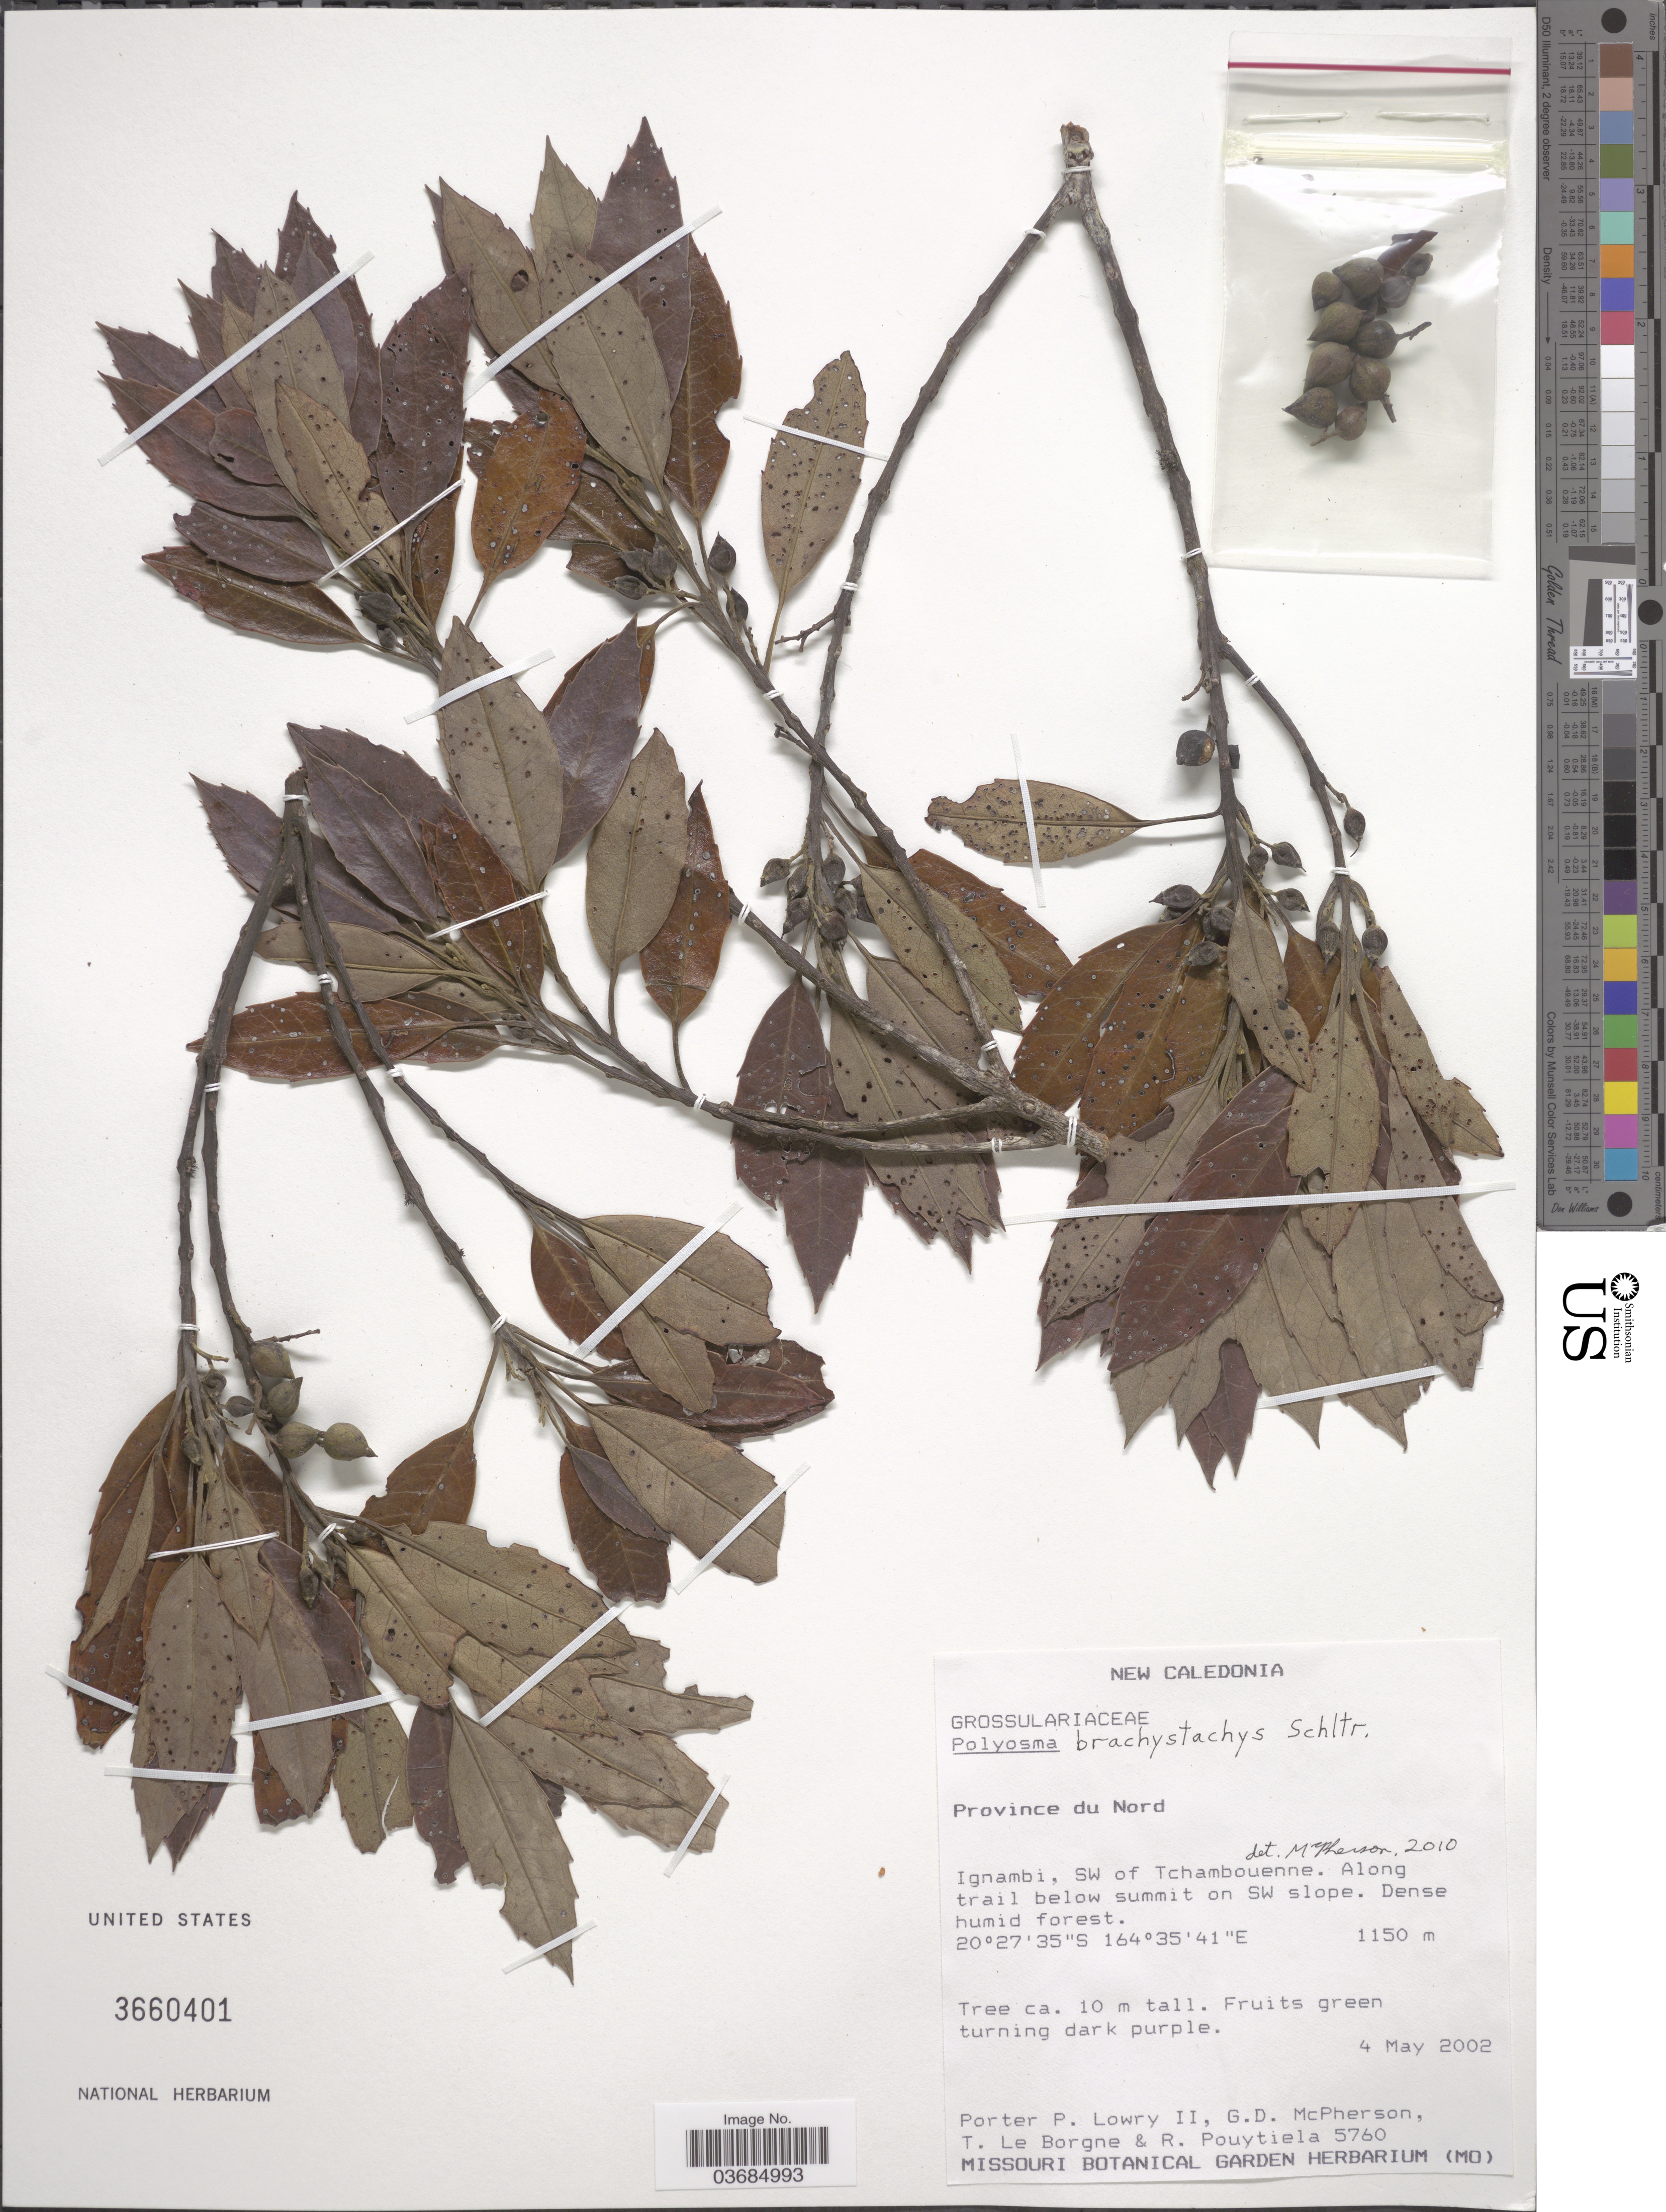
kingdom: Plantae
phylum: Tracheophyta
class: Magnoliopsida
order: Escalloniales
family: Escalloniaceae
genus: Polyosma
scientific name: Polyosma brachystachys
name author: Schltr.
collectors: P. P. Lowry, G. McPherson, T. Le Borgne & R. Pouytiela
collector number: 5760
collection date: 2002-05-04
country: New Caledonia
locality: Province du Nord. Ignambi, SW of Tchambouenne. Along trail below summit on SW slope.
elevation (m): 1150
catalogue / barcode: US 3660401